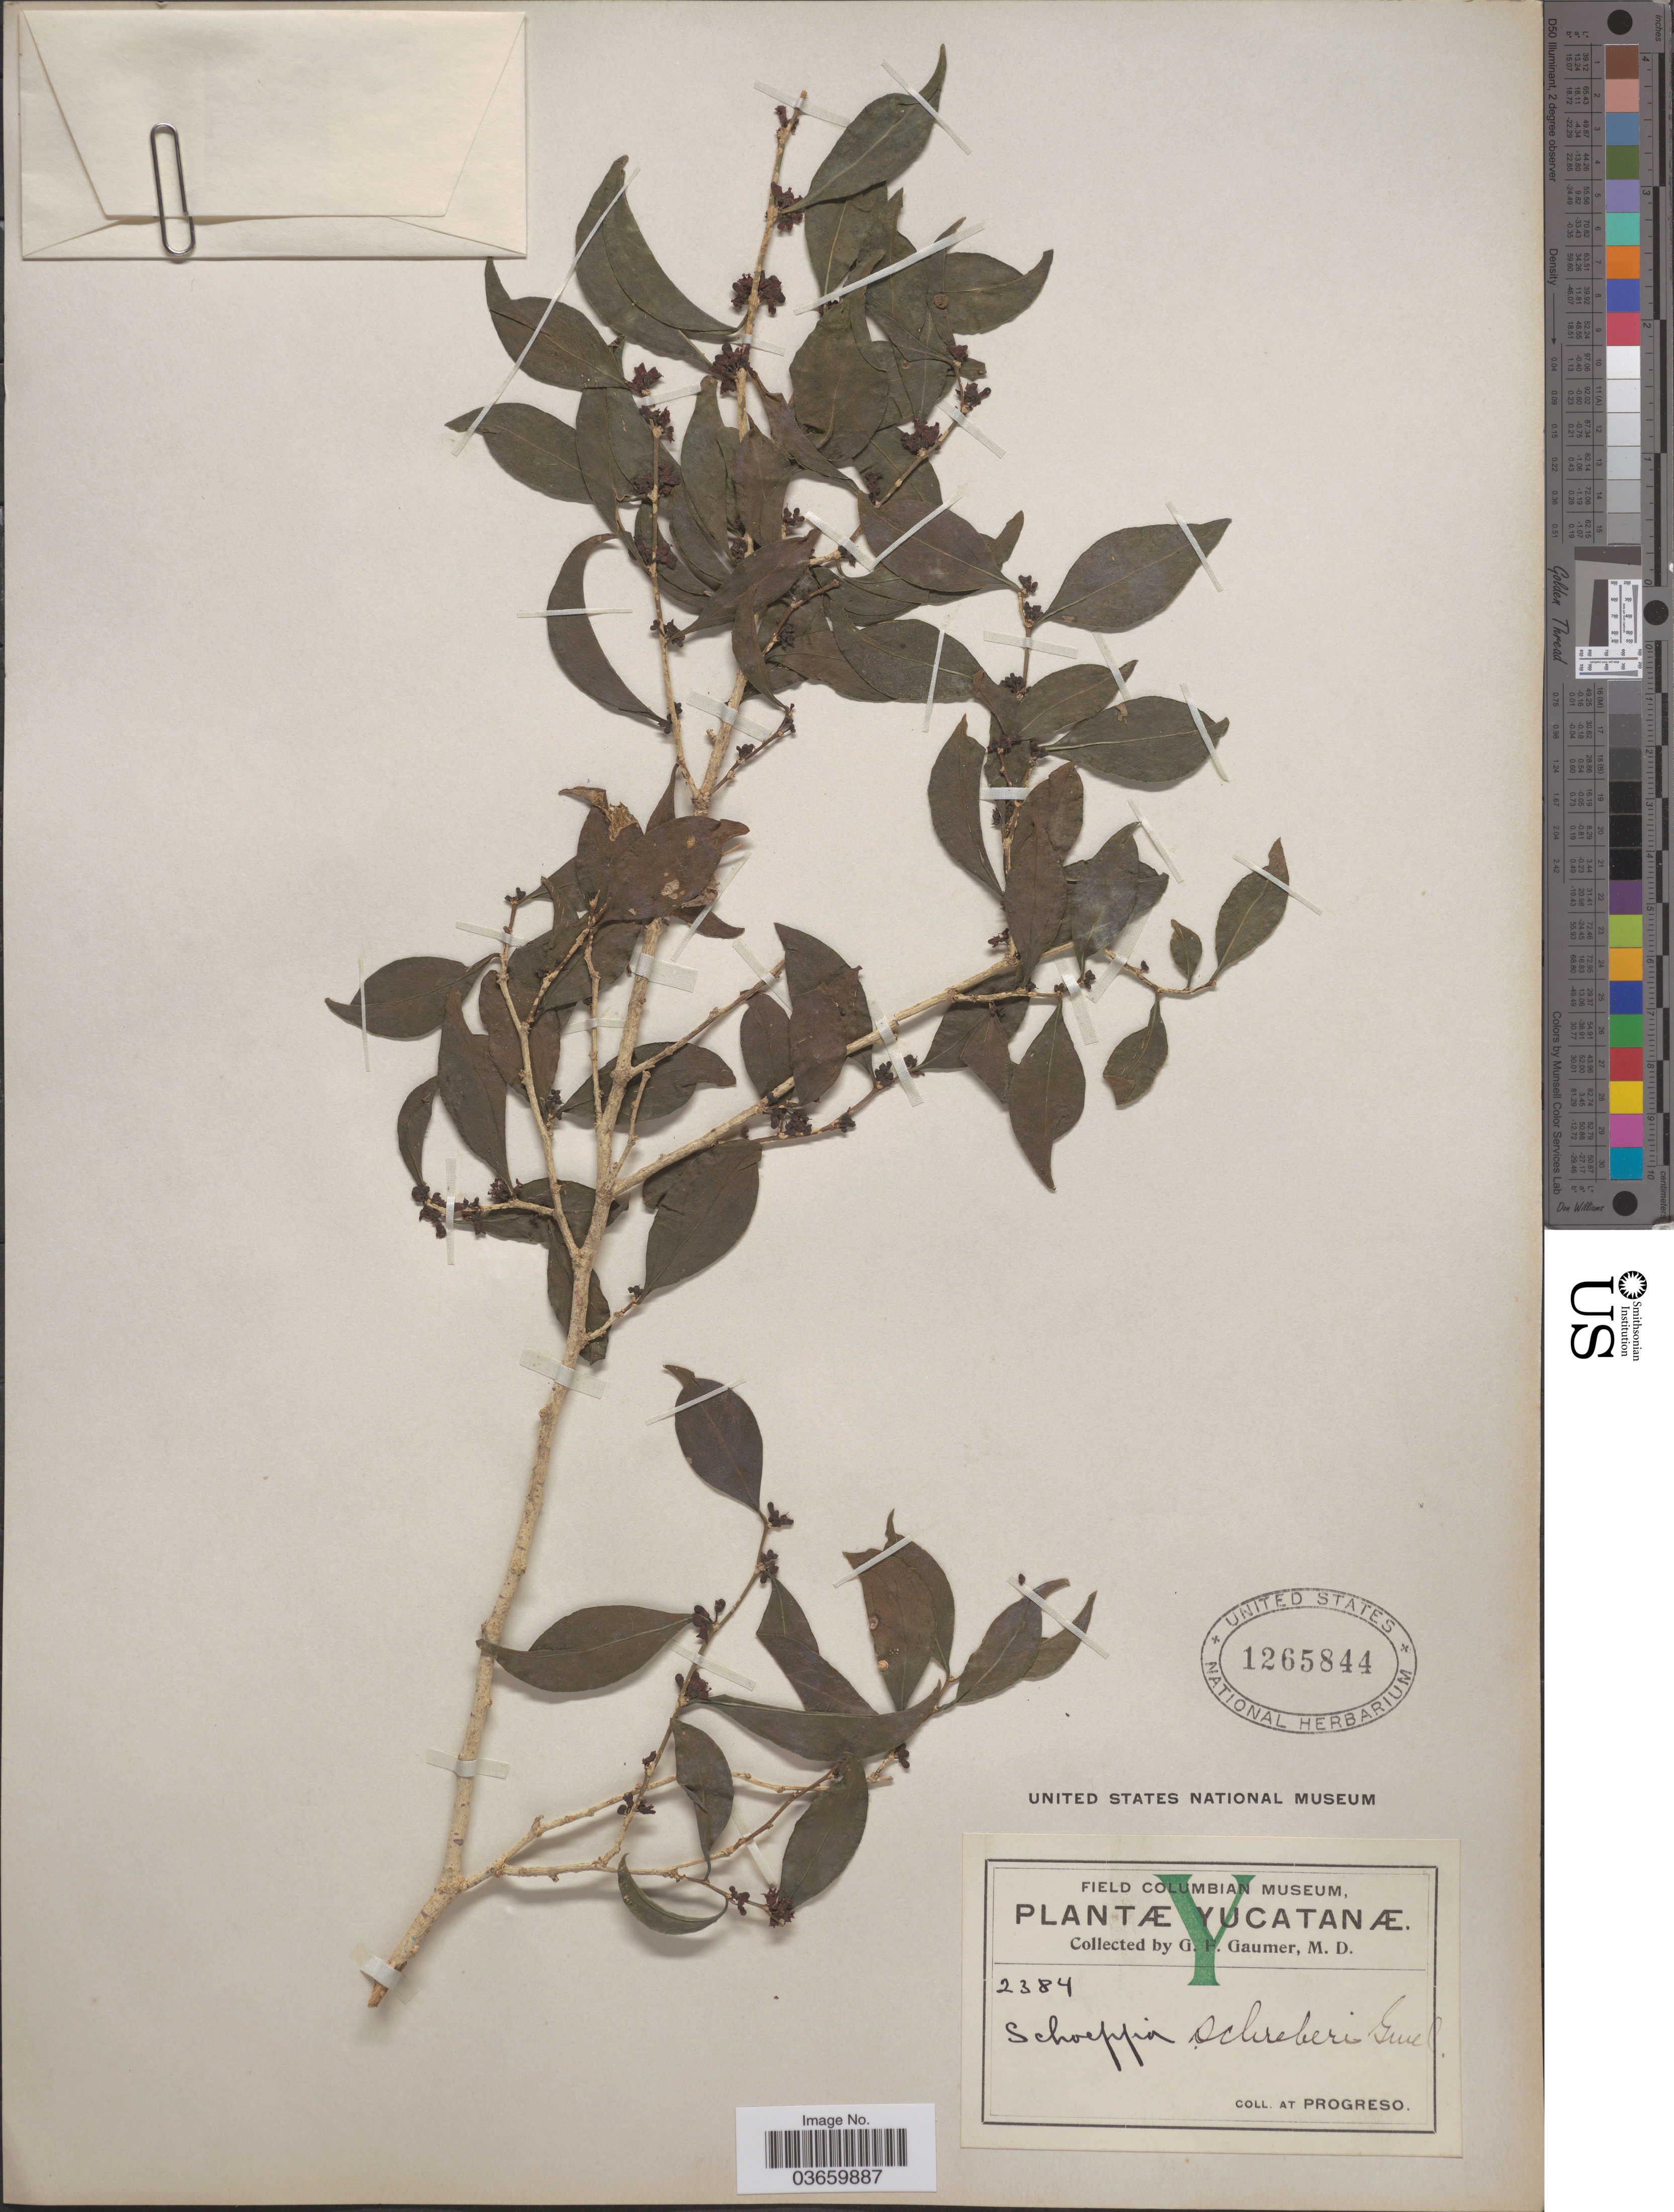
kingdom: Plantae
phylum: Tracheophyta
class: Magnoliopsida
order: Santalales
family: Schoepfiaceae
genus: Schoepfia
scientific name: Schoepfia schreberi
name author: J.F. Gmel.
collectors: G. F. Gaumer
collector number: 2384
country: Mexico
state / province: Yucatán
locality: At Progreso.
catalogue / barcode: US 1265844